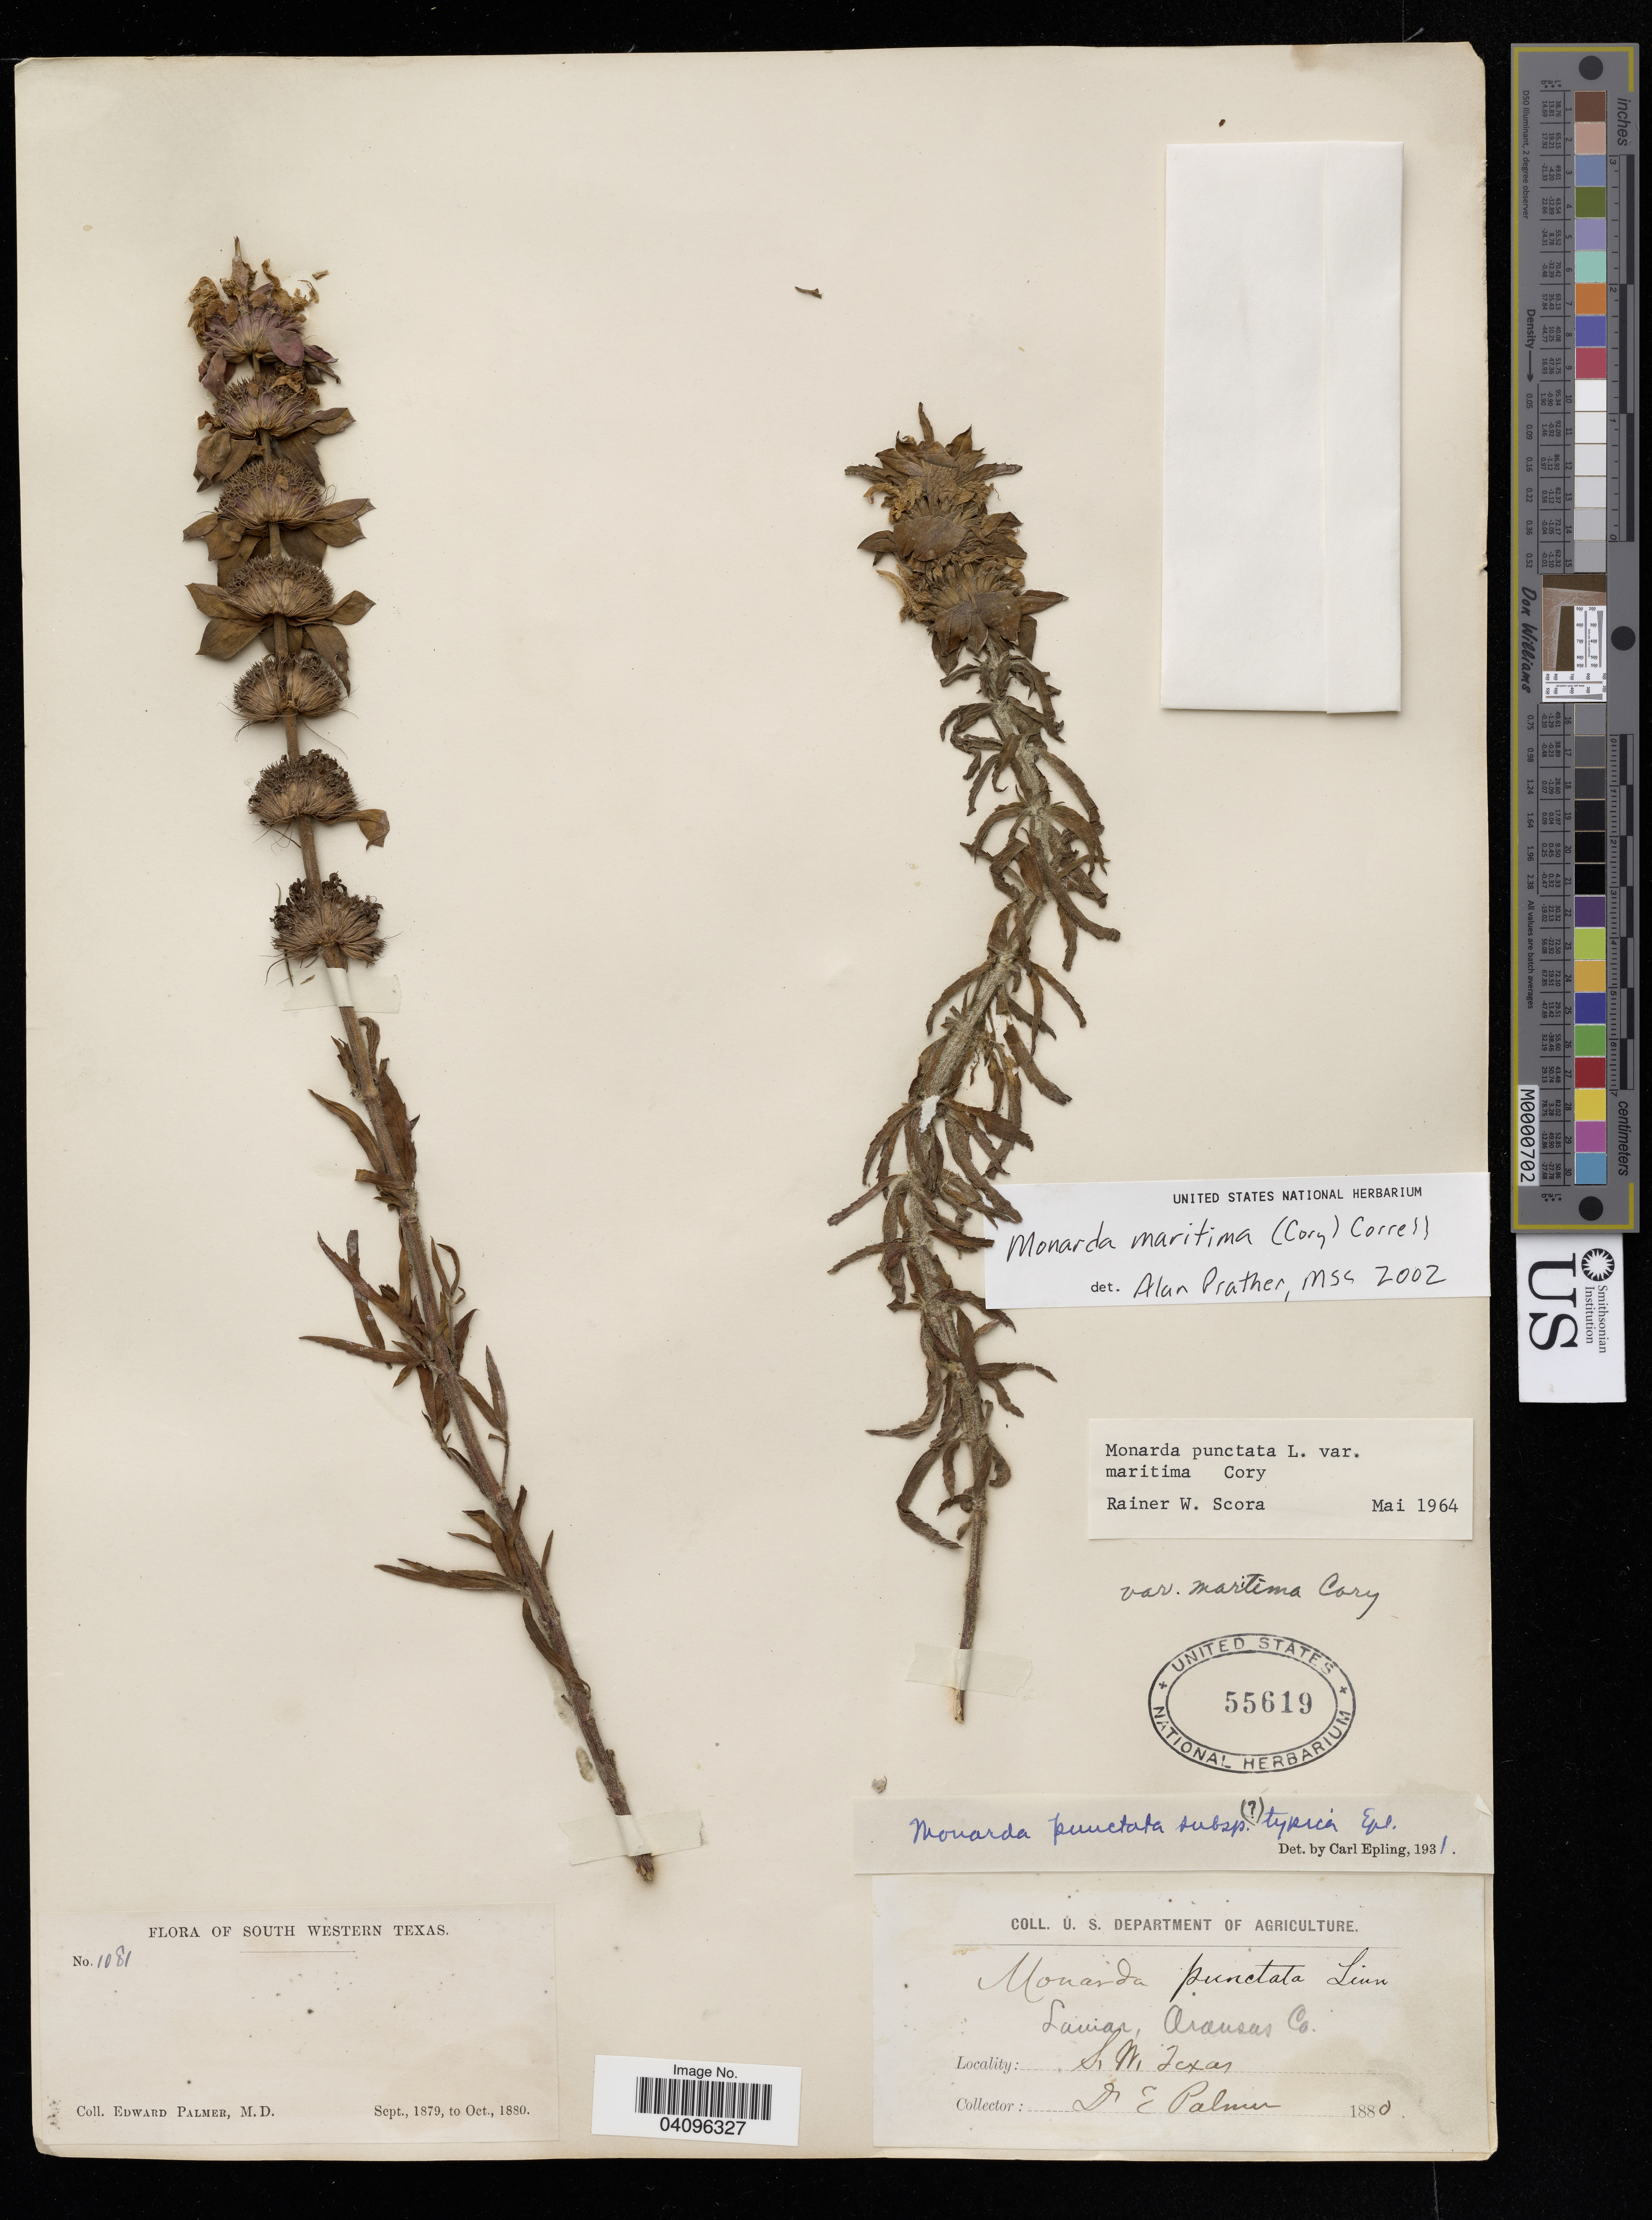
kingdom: Plantae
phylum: Tracheophyta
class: Magnoliopsida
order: Lamiales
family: Lamiaceae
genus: Monarda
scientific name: Monarda maritima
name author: (Cory) Correll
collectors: L. E. Palmer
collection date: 1880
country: United States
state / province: Texas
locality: Lamar, Aransas Co., S.W. Texas.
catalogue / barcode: US 55619